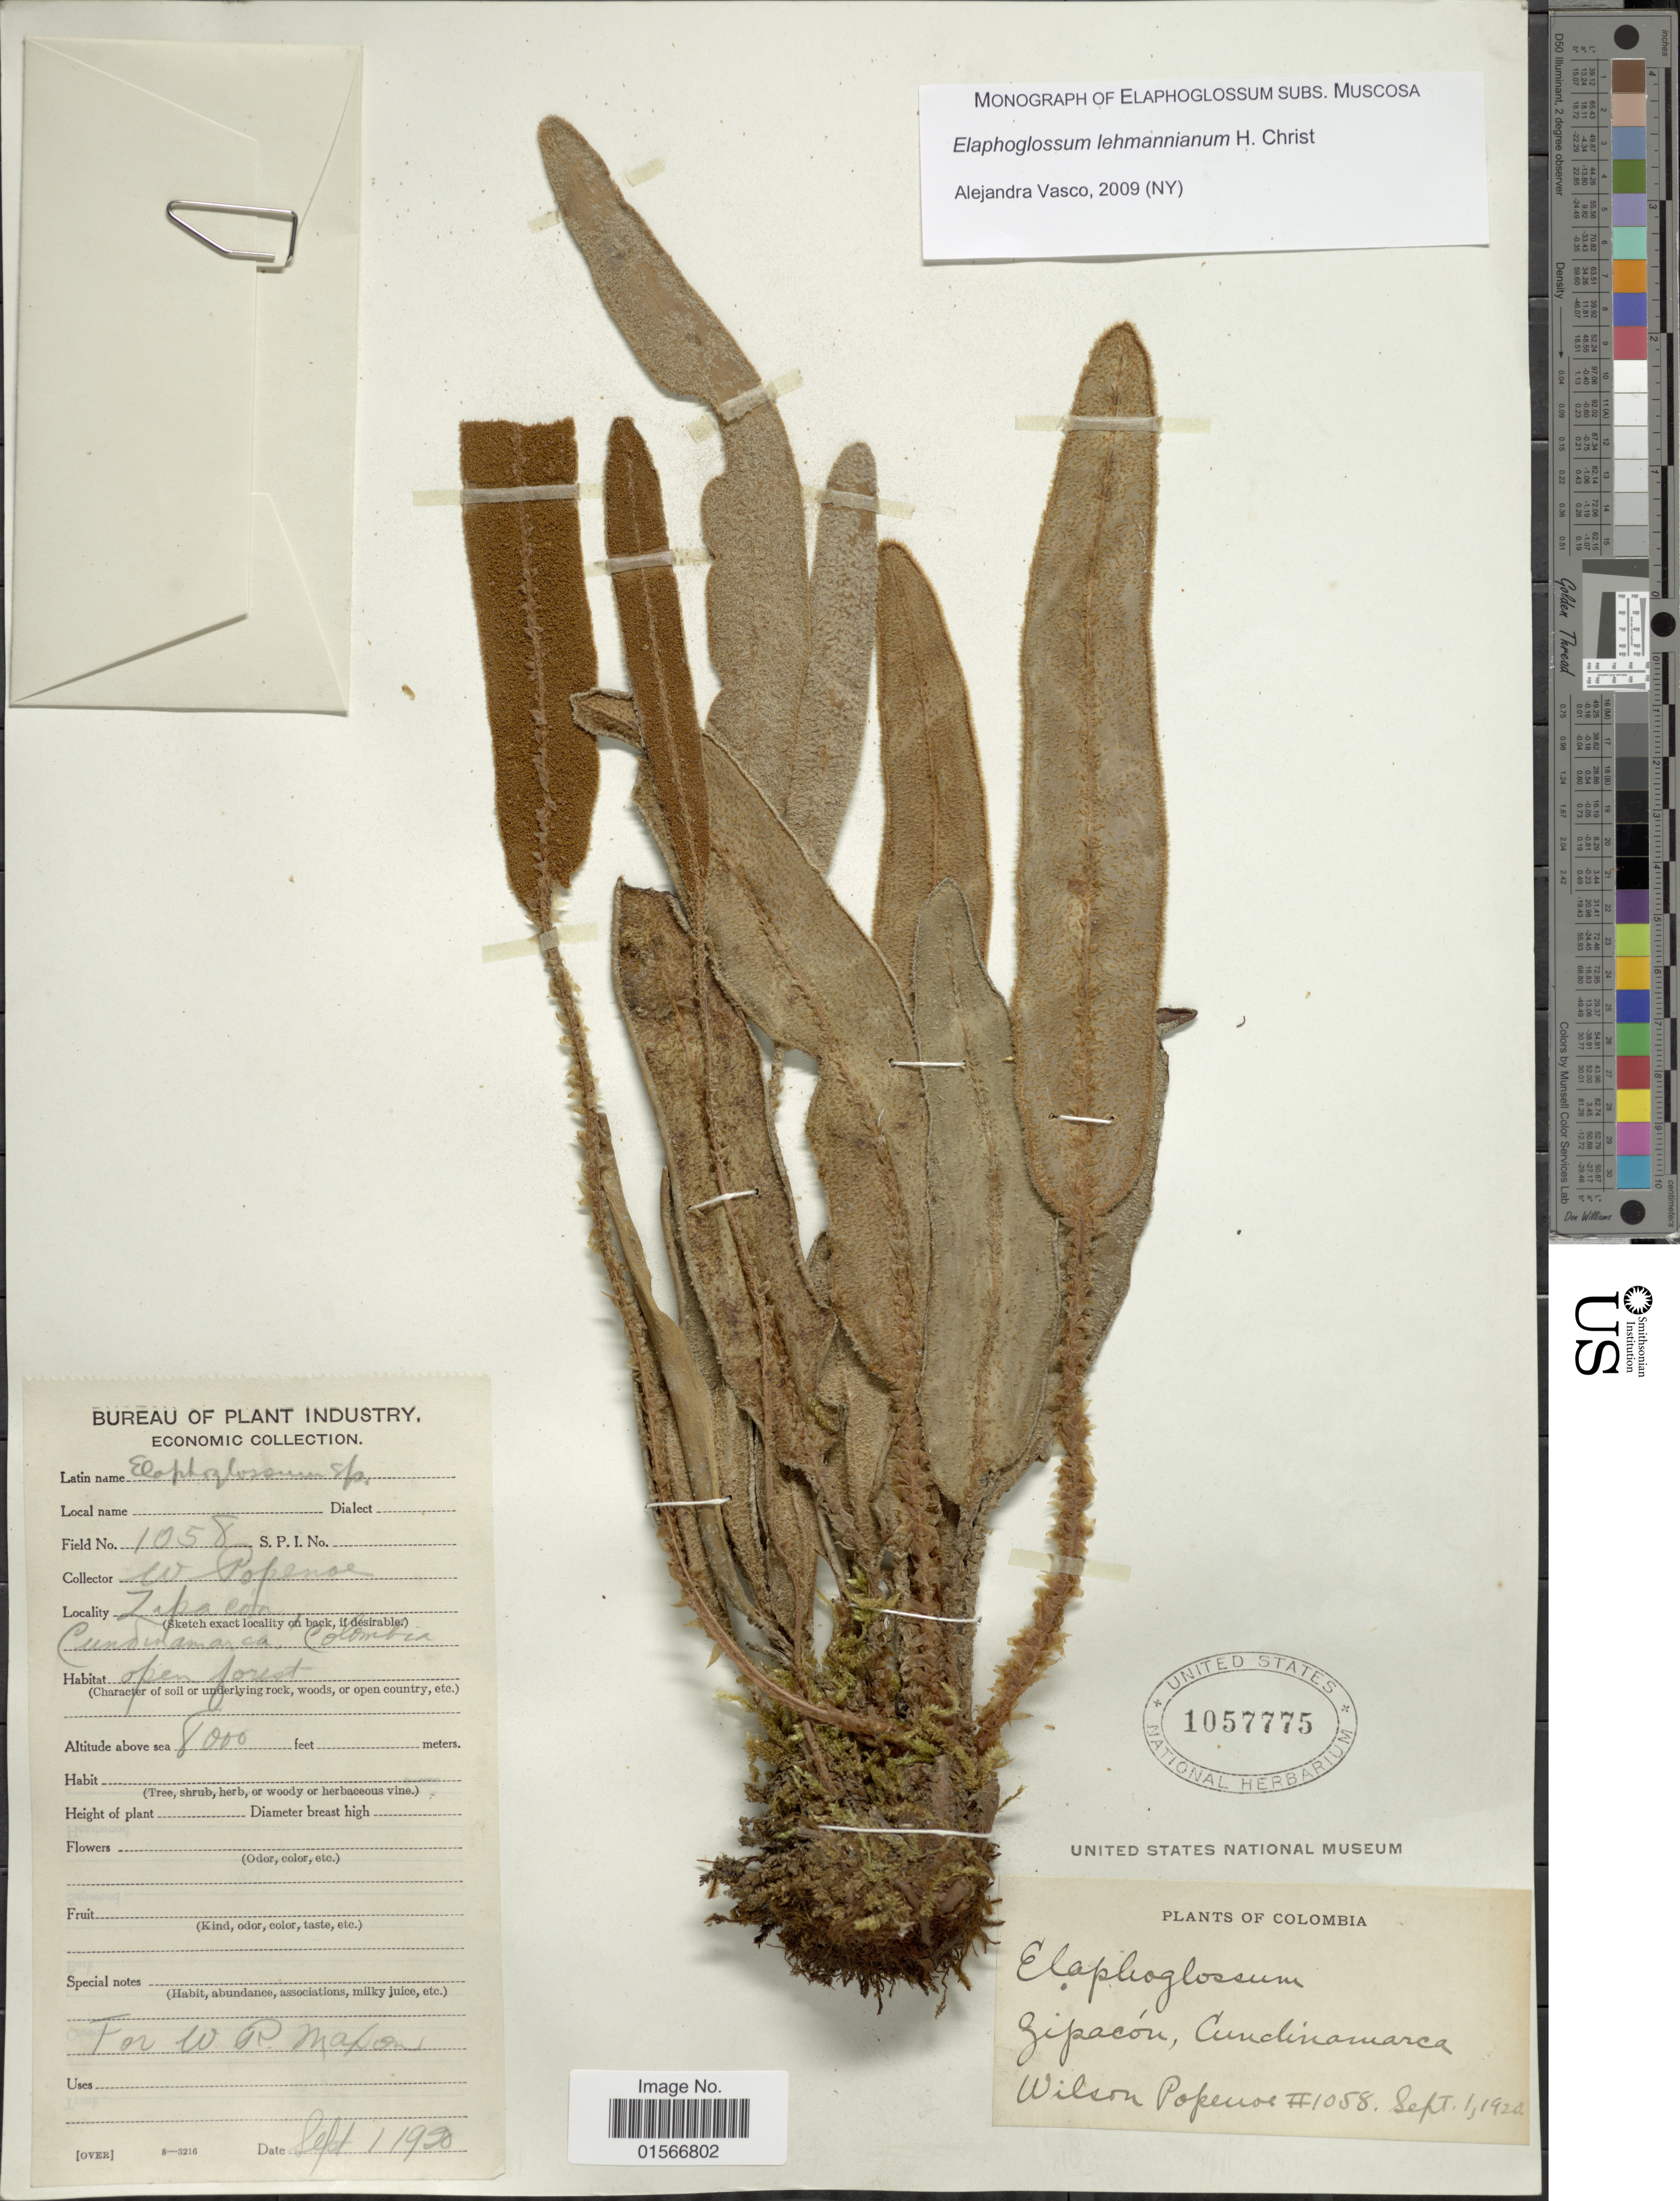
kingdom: Plantae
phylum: Tracheophyta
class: Polypodiopsida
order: Polypodiales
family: Dryopteridaceae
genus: Elaphoglossum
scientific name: Elaphoglossum lehmannianum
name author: Christ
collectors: W. Popenoe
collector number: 1058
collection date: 1920-09-01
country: Colombia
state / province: Cundinamarca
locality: Zipacón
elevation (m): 2438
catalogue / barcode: US 1057775